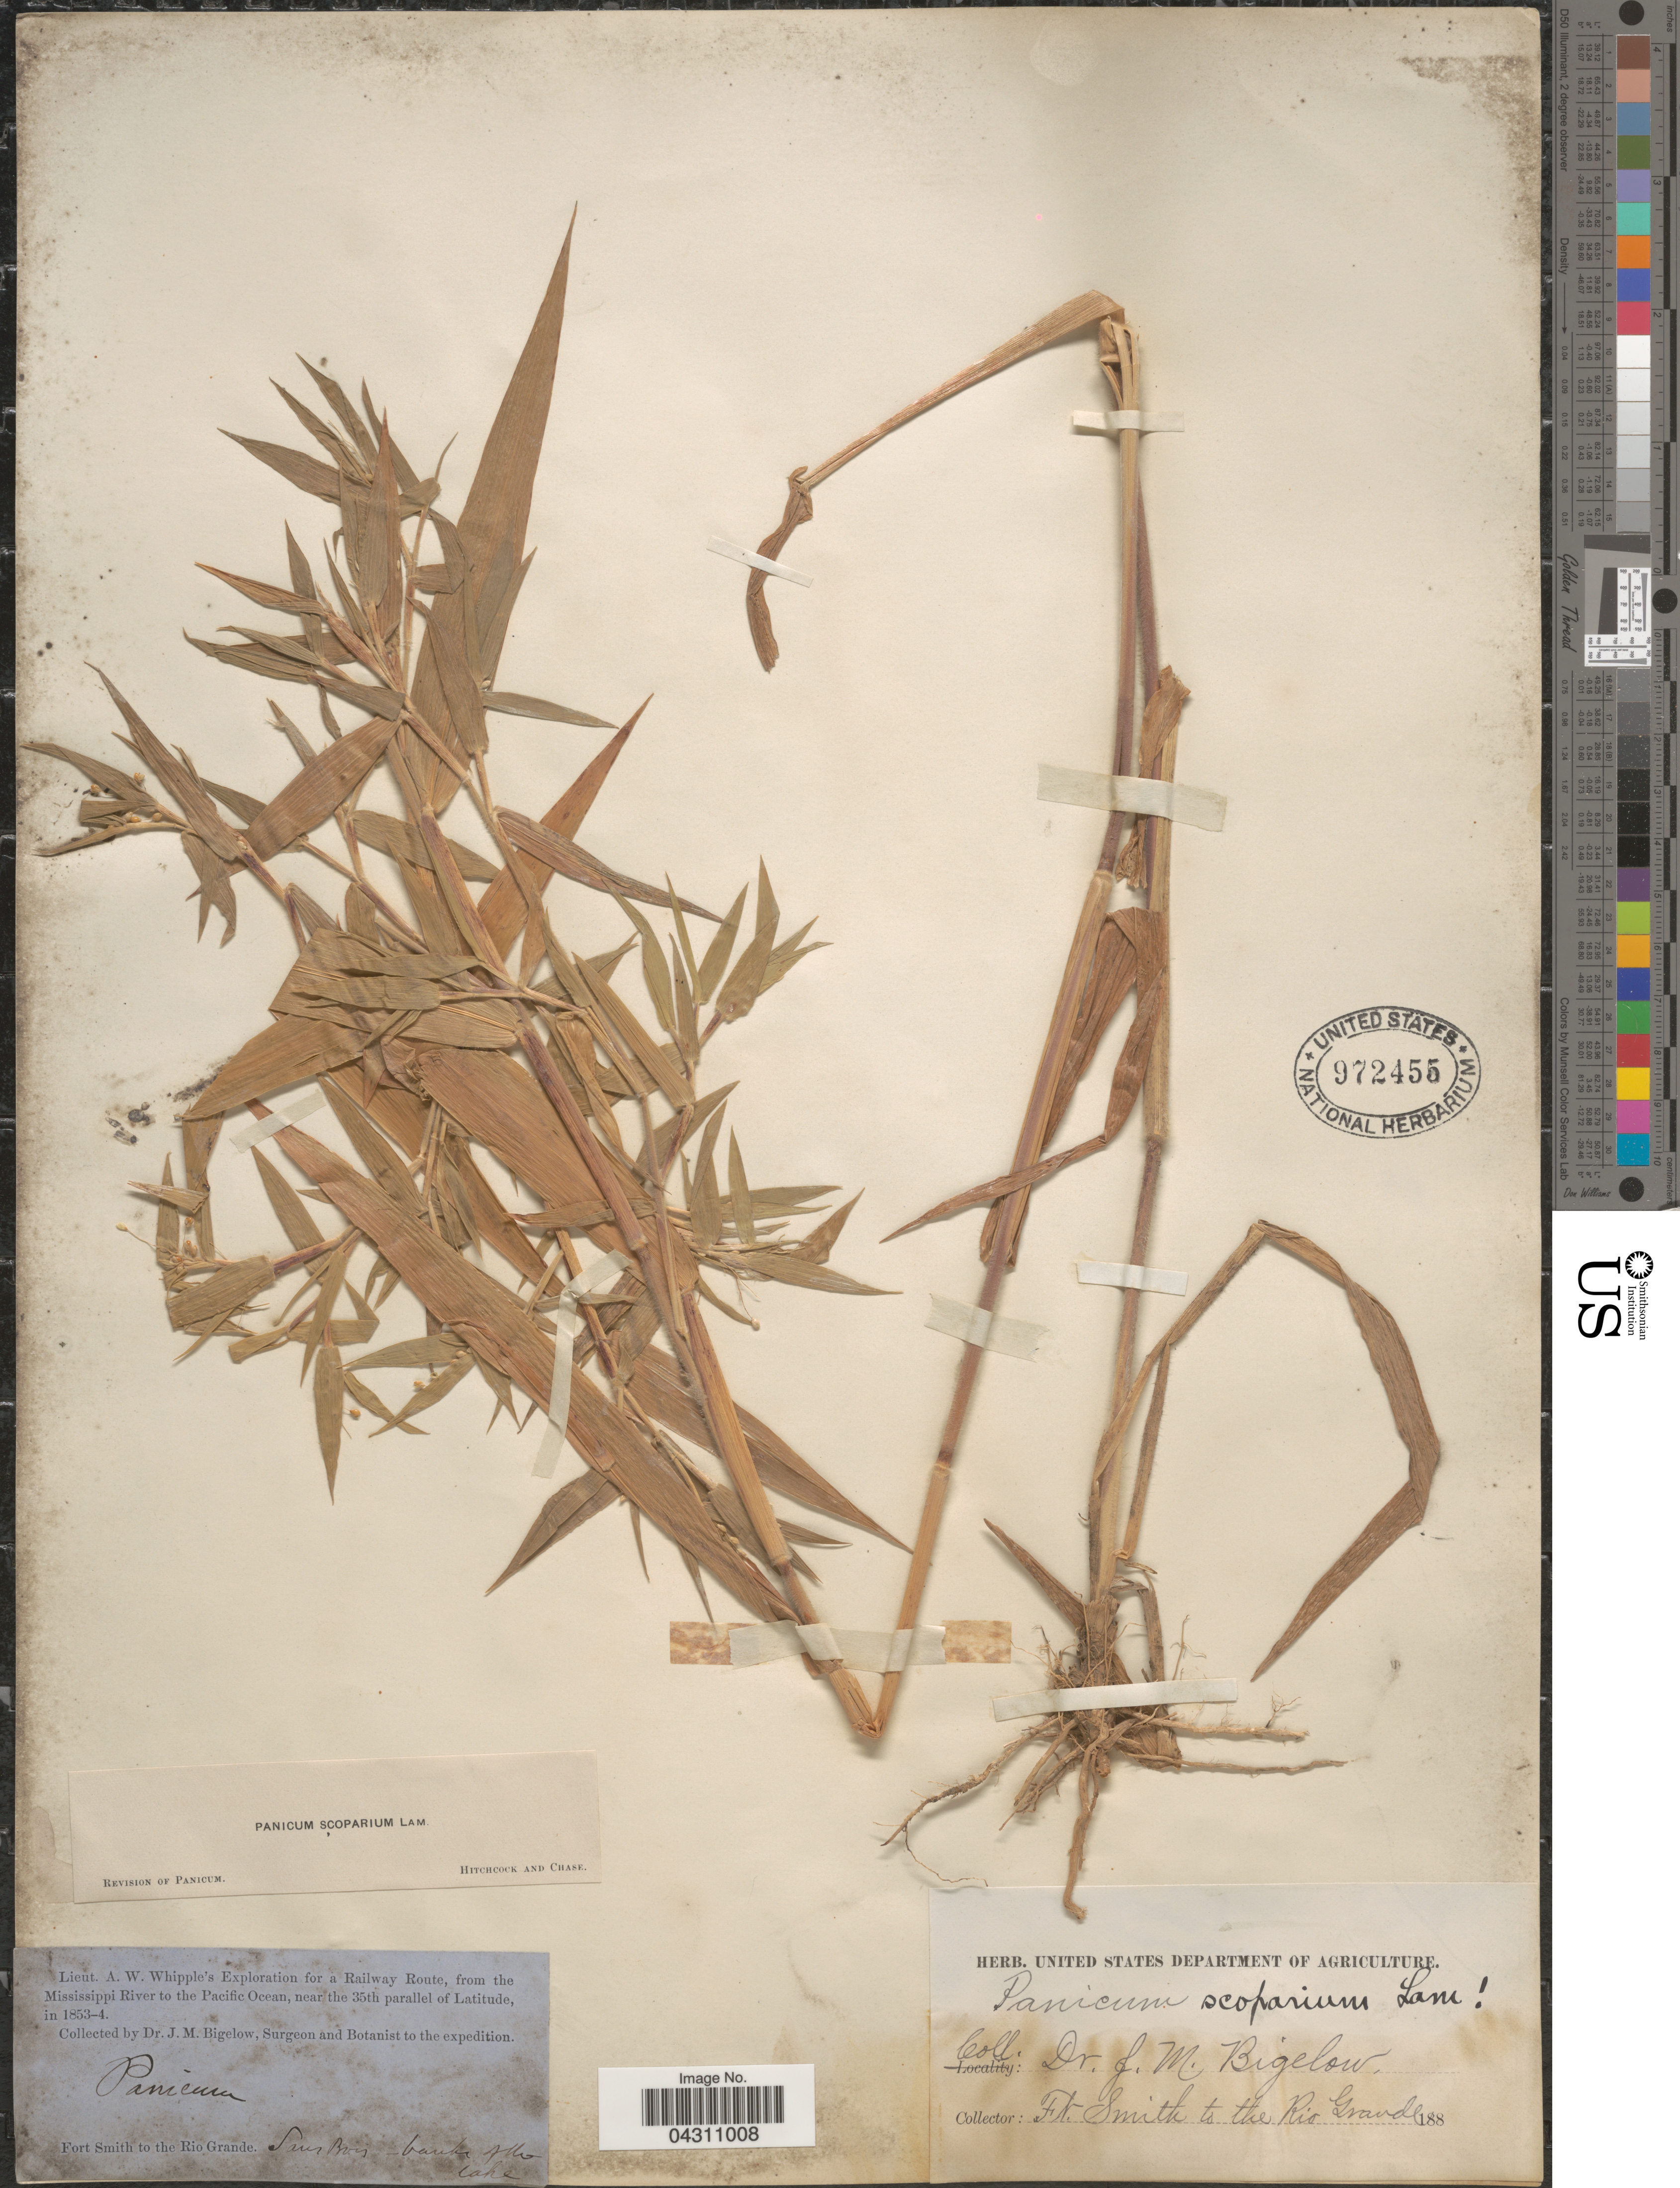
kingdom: Plantae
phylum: Tracheophyta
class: Liliopsida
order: Poales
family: Poaceae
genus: Dichanthelium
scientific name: Dichanthelium scoparium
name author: (Lam.) Gould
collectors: J. M. Bigelow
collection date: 1853/1854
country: United States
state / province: Oklahoma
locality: Lieut. A. W. Whipple's Exploration for a Railway Route, from the Mississippi River to the Pacific Ocean, near the 35th parallel of Latitute, in 1853-4. Fort Smith to the Rio Grande. San Bois - banks of the lake.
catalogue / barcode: US 972455